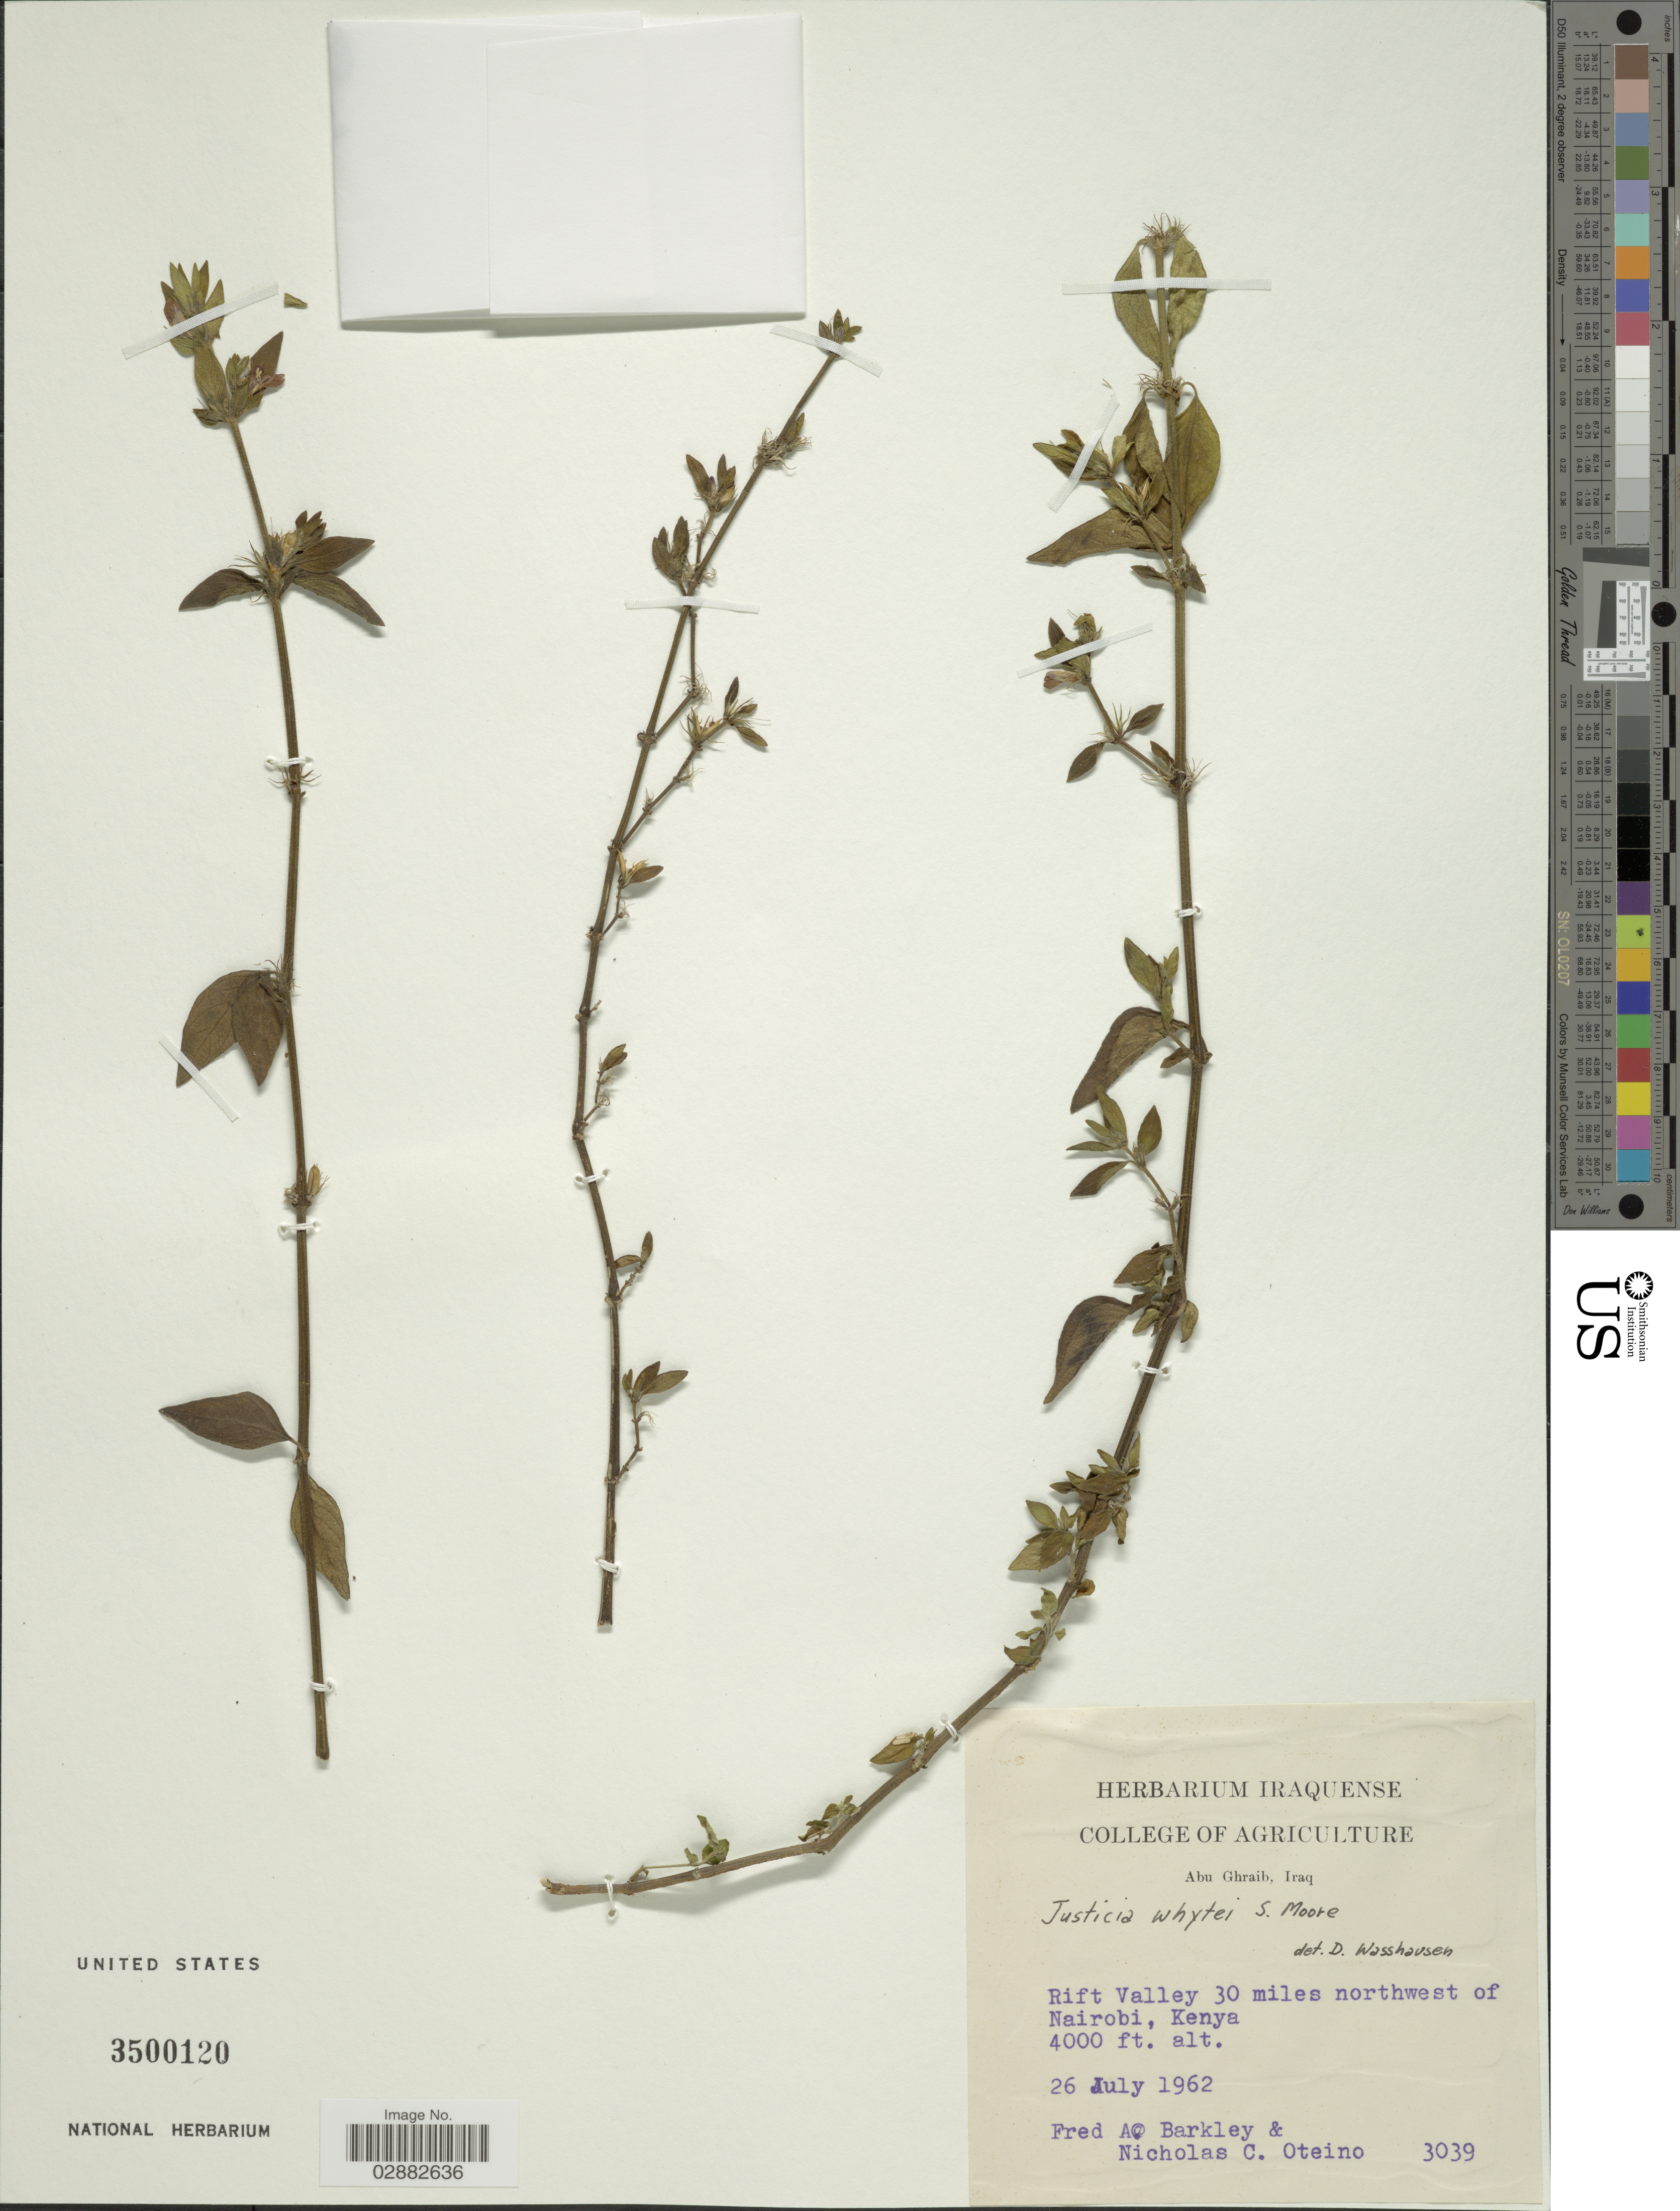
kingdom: Plantae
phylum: Tracheophyta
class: Magnoliopsida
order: Lamiales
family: Acanthaceae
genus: Justicia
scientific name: Justicia whytei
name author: S. Moore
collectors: F. A. Barkley & N. Oteino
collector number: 3039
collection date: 1962-07-26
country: Kenya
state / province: Nairobi Area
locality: Rift Valley 30 miles northwest of Nairobi.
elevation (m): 1219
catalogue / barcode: US 3500120